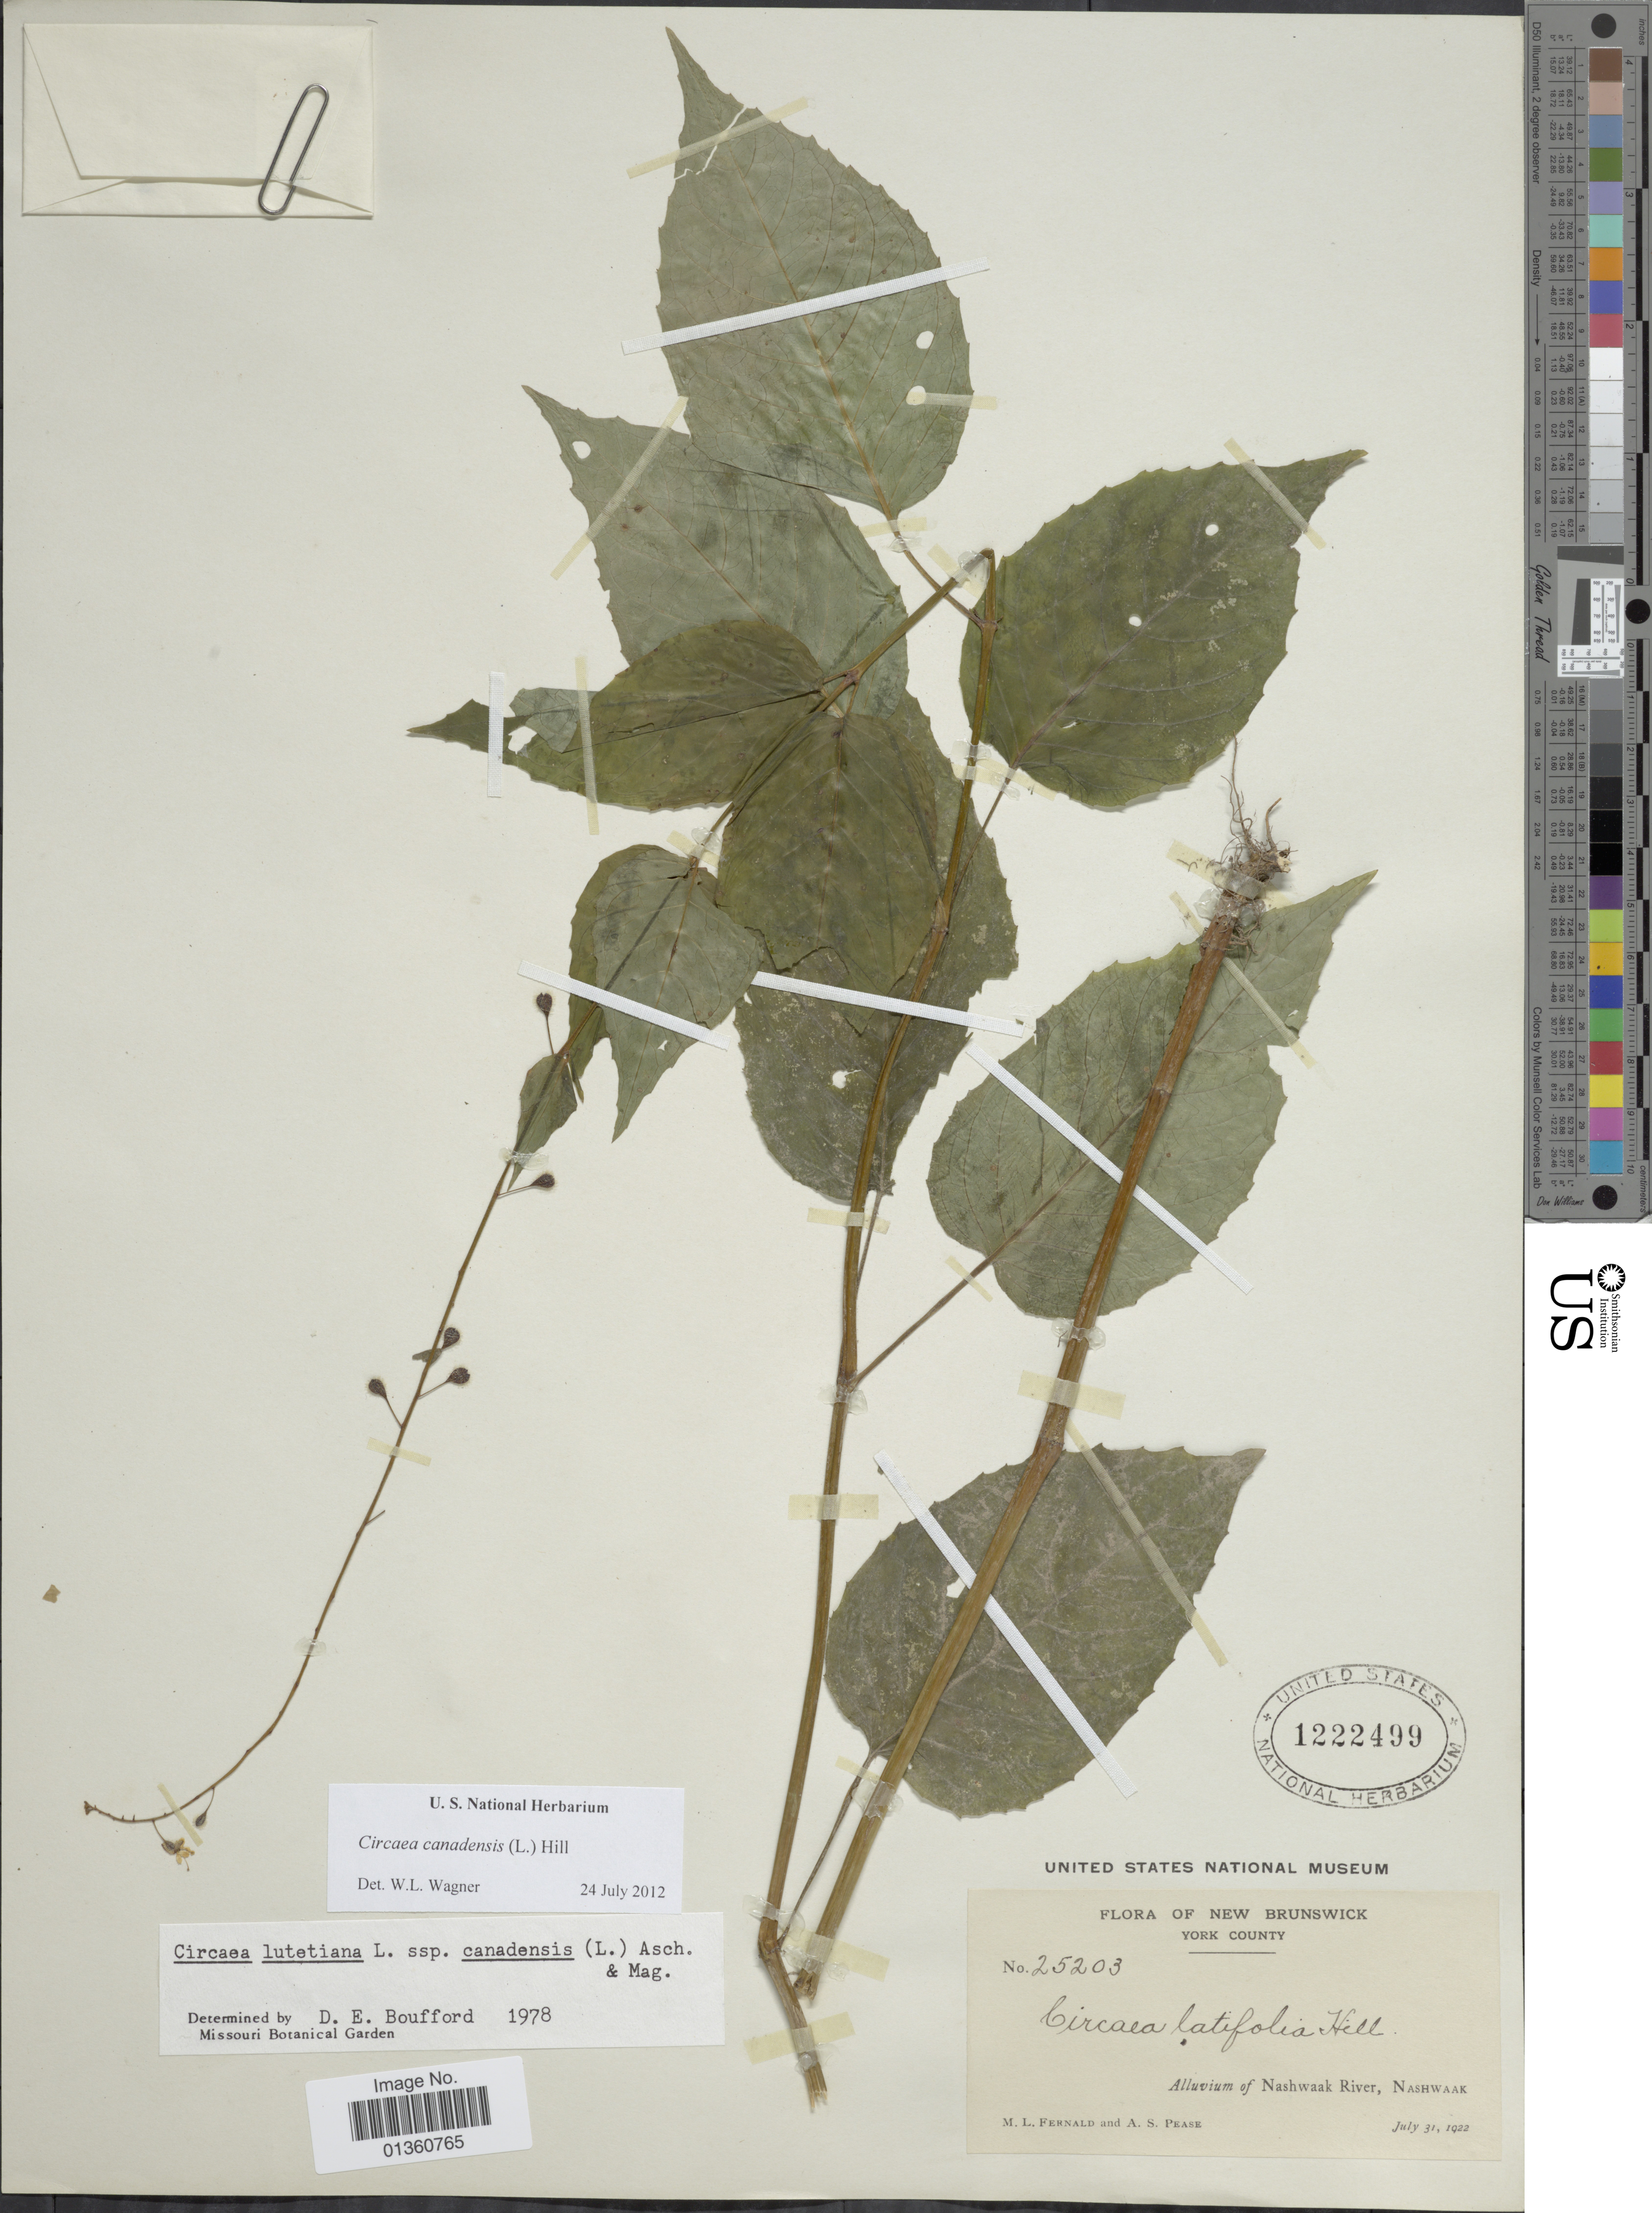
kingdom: Plantae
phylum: Tracheophyta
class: Magnoliopsida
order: Myrtales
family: Onagraceae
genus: Circaea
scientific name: Circaea canadensis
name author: (L.) Hill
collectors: M. L. Fernald & A. S. Pease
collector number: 25203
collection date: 1922-07-31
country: Canada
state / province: New Brunswick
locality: York County. Alluvium of Nashwaak River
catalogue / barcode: US 1222499